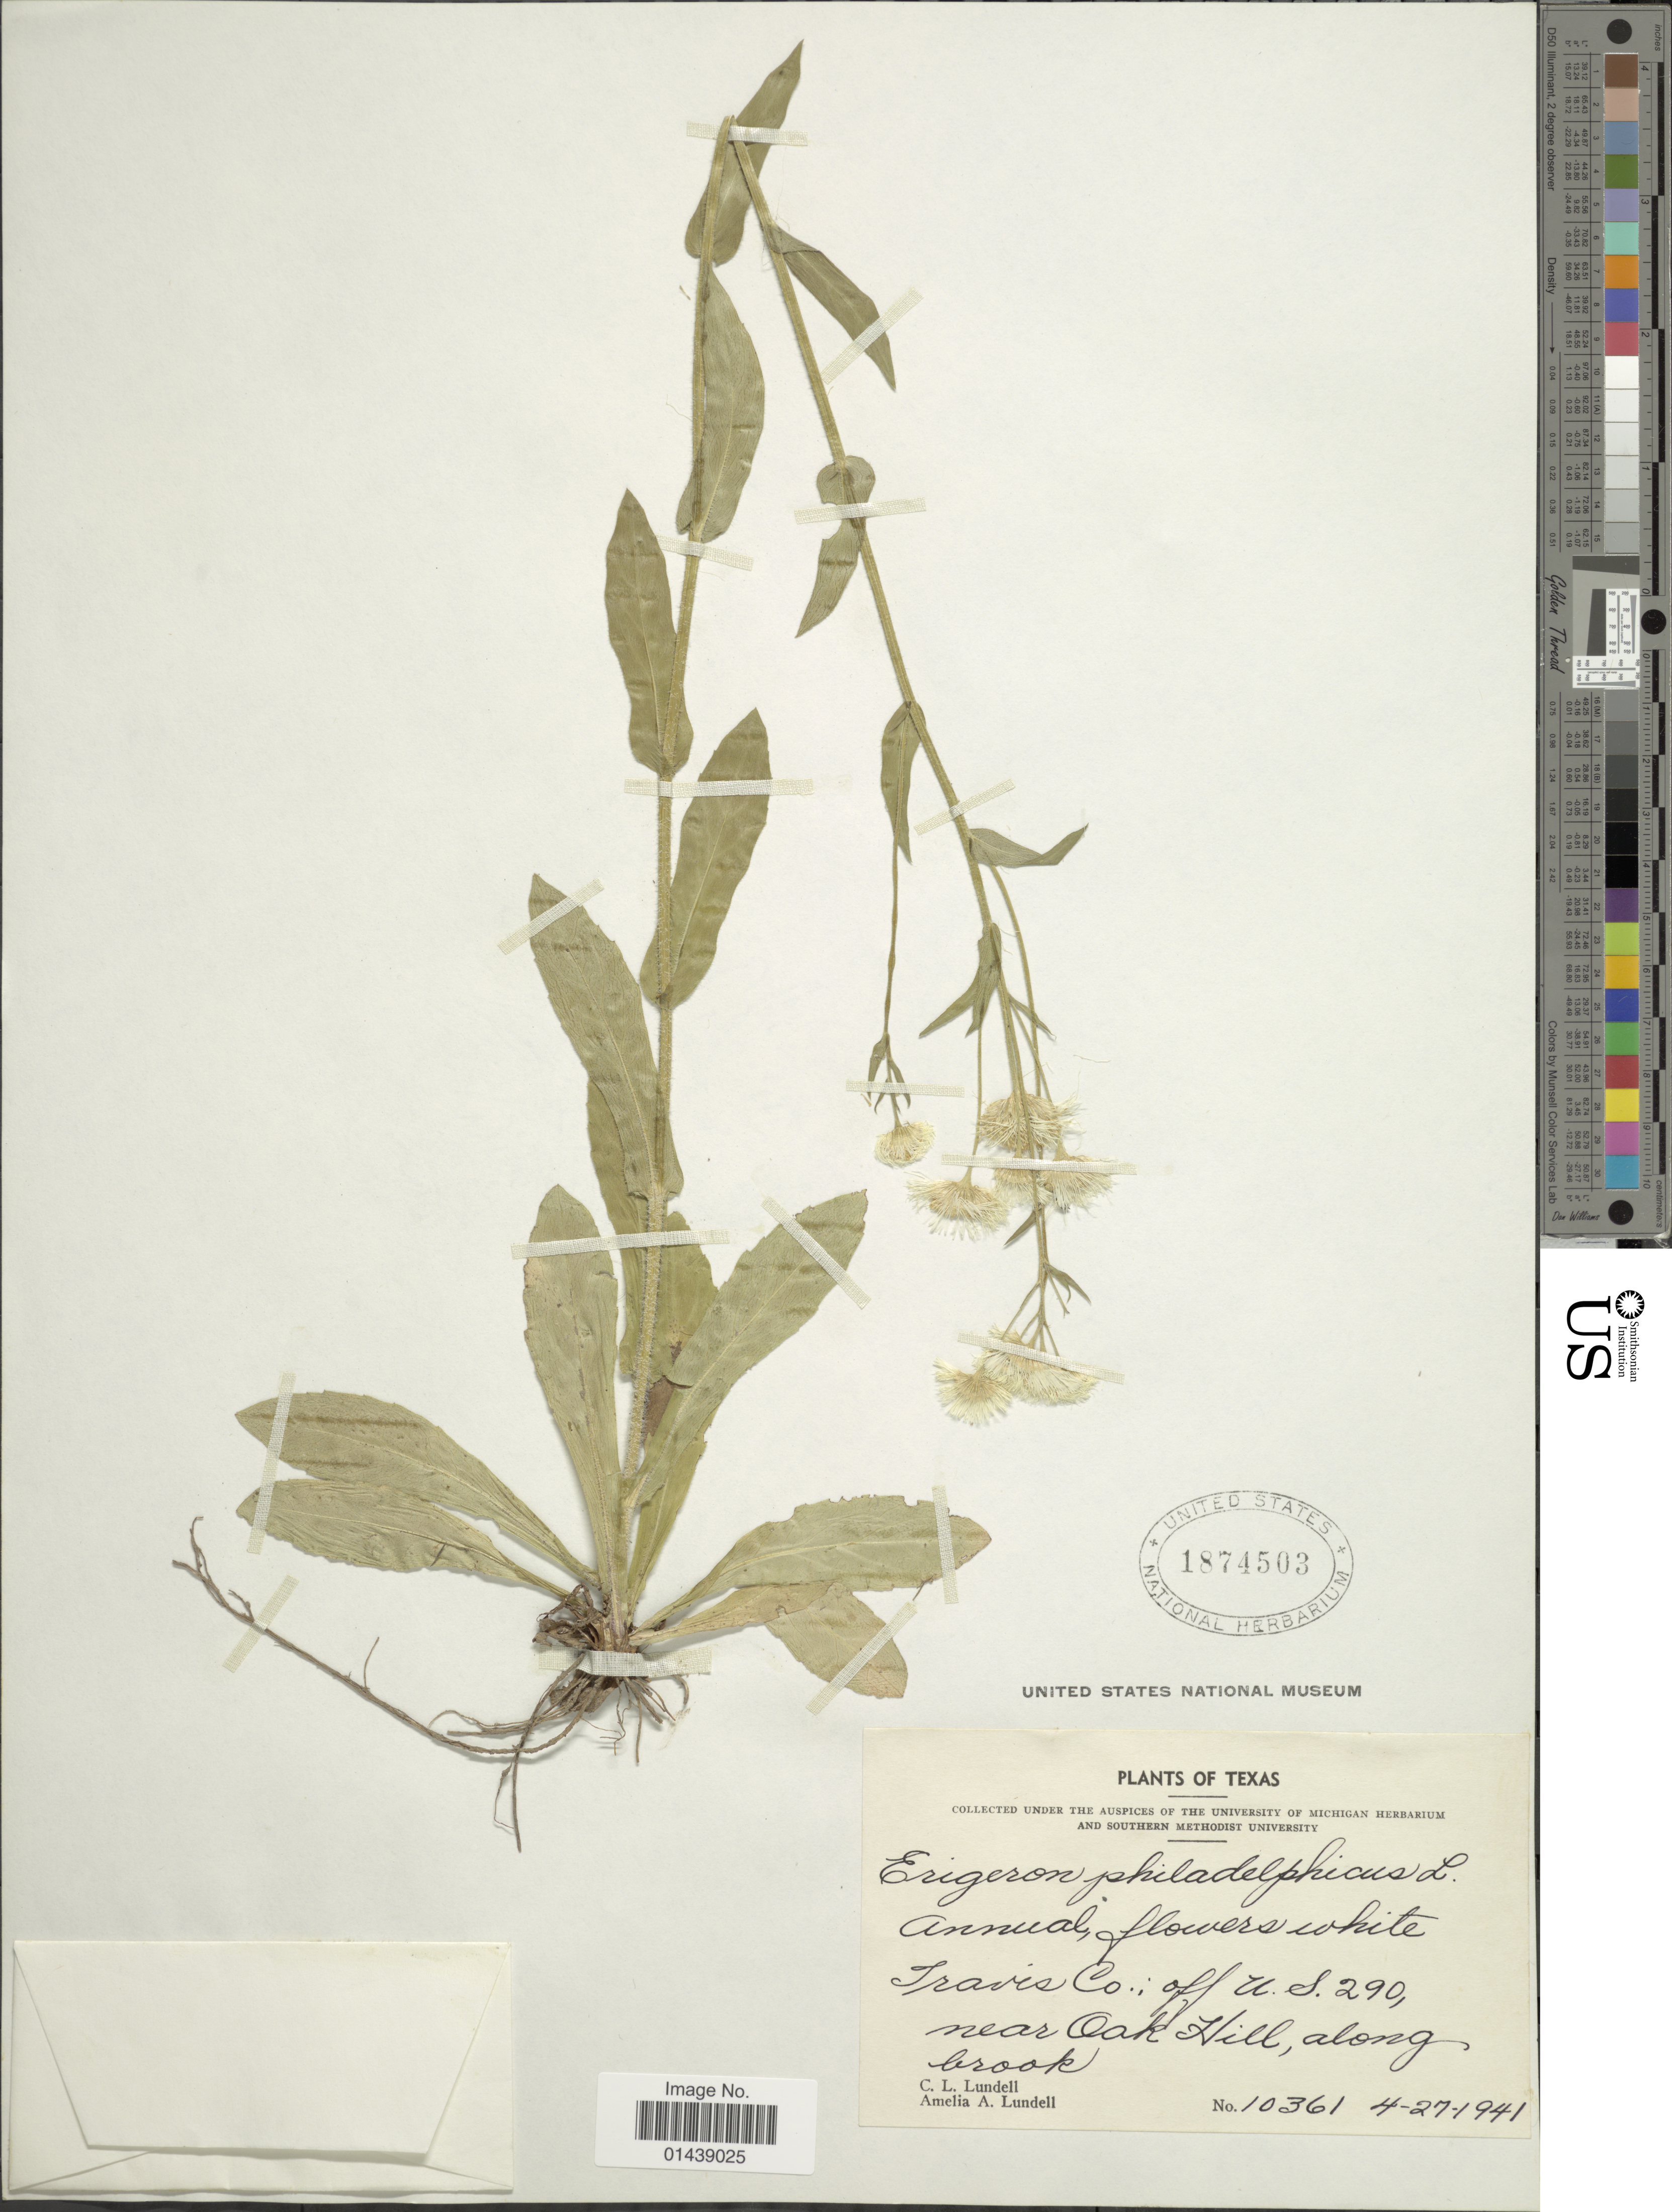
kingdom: Plantae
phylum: Tracheophyta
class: Magnoliopsida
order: Asterales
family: Asteraceae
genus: Erigeron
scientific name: Erigeron philadelphicus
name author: L.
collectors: C. L. Lundell & A. A. Lundell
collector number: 10361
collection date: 1941-04-27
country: United States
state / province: Texas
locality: Travis Co.; off U.S. 290, near Oak Hill, along brook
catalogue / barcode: US 1874503